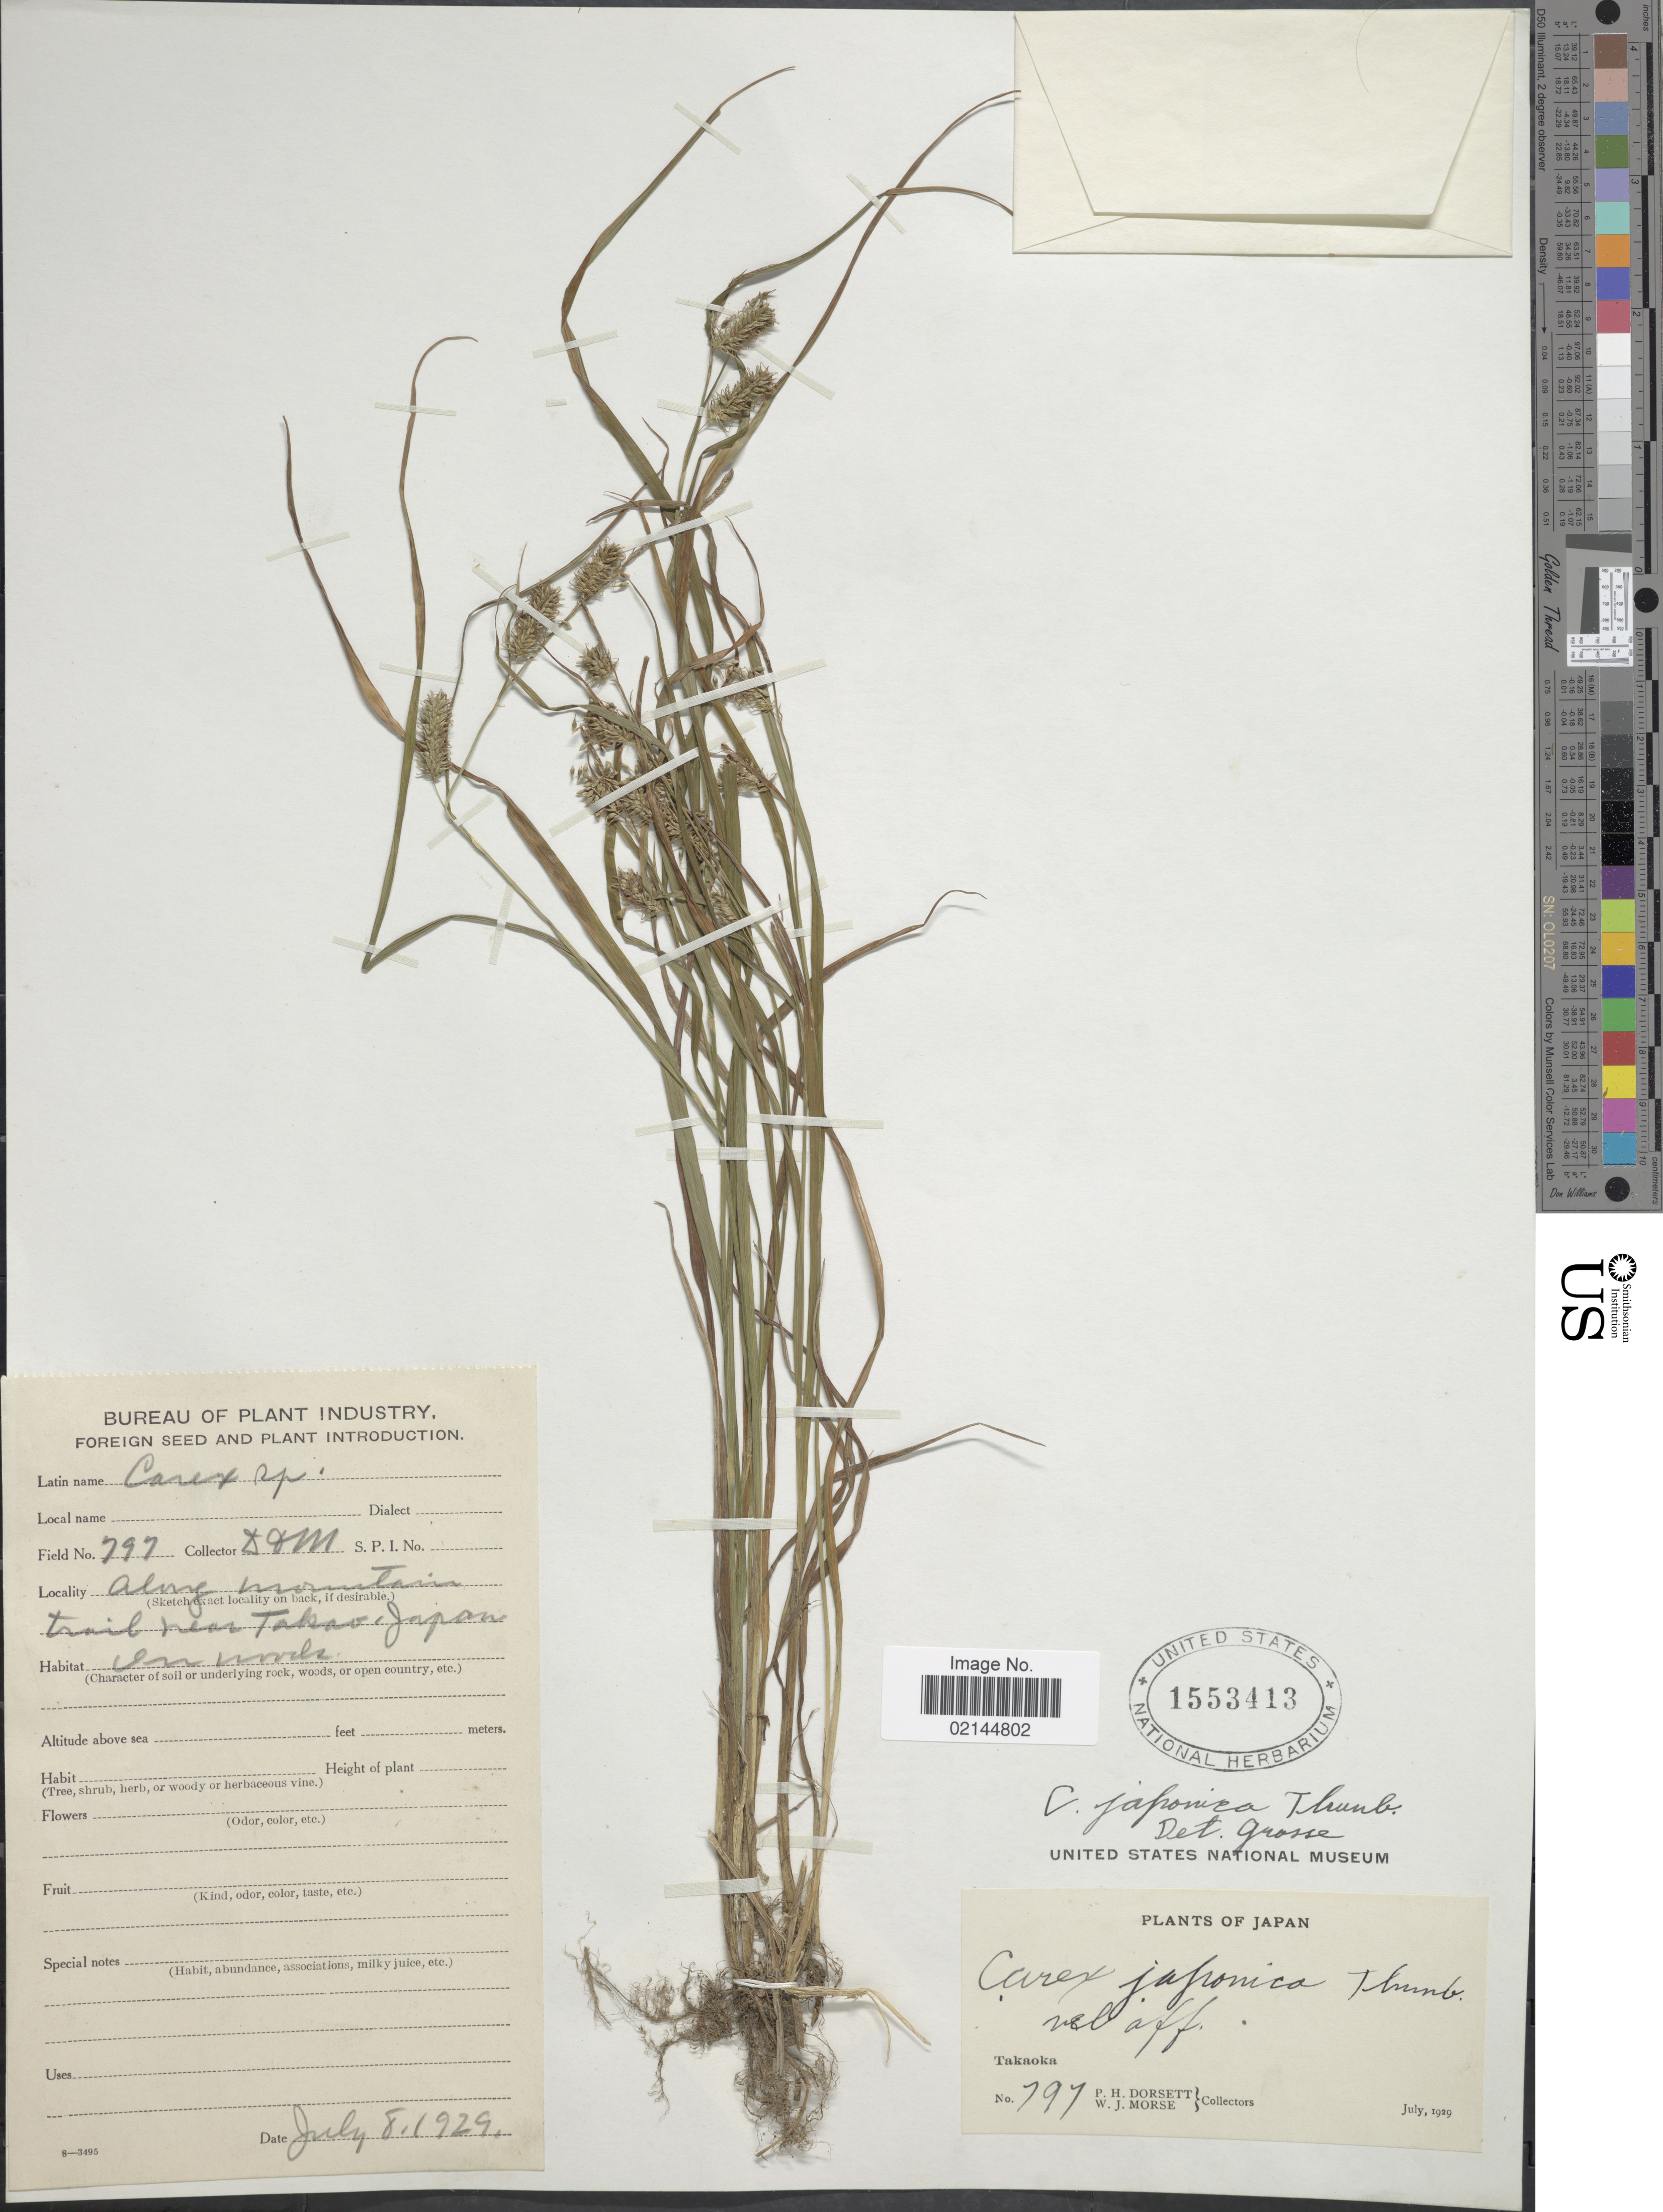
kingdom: Plantae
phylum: Tracheophyta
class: Liliopsida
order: Poales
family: Cyperaceae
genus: Carex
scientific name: Carex japonica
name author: Thunb.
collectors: P. H. Dorsett & W. J. Morse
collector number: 797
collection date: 1929-07-08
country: Japan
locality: Takaoka. Along mountain trail near Takao-Japan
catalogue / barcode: US 1553414